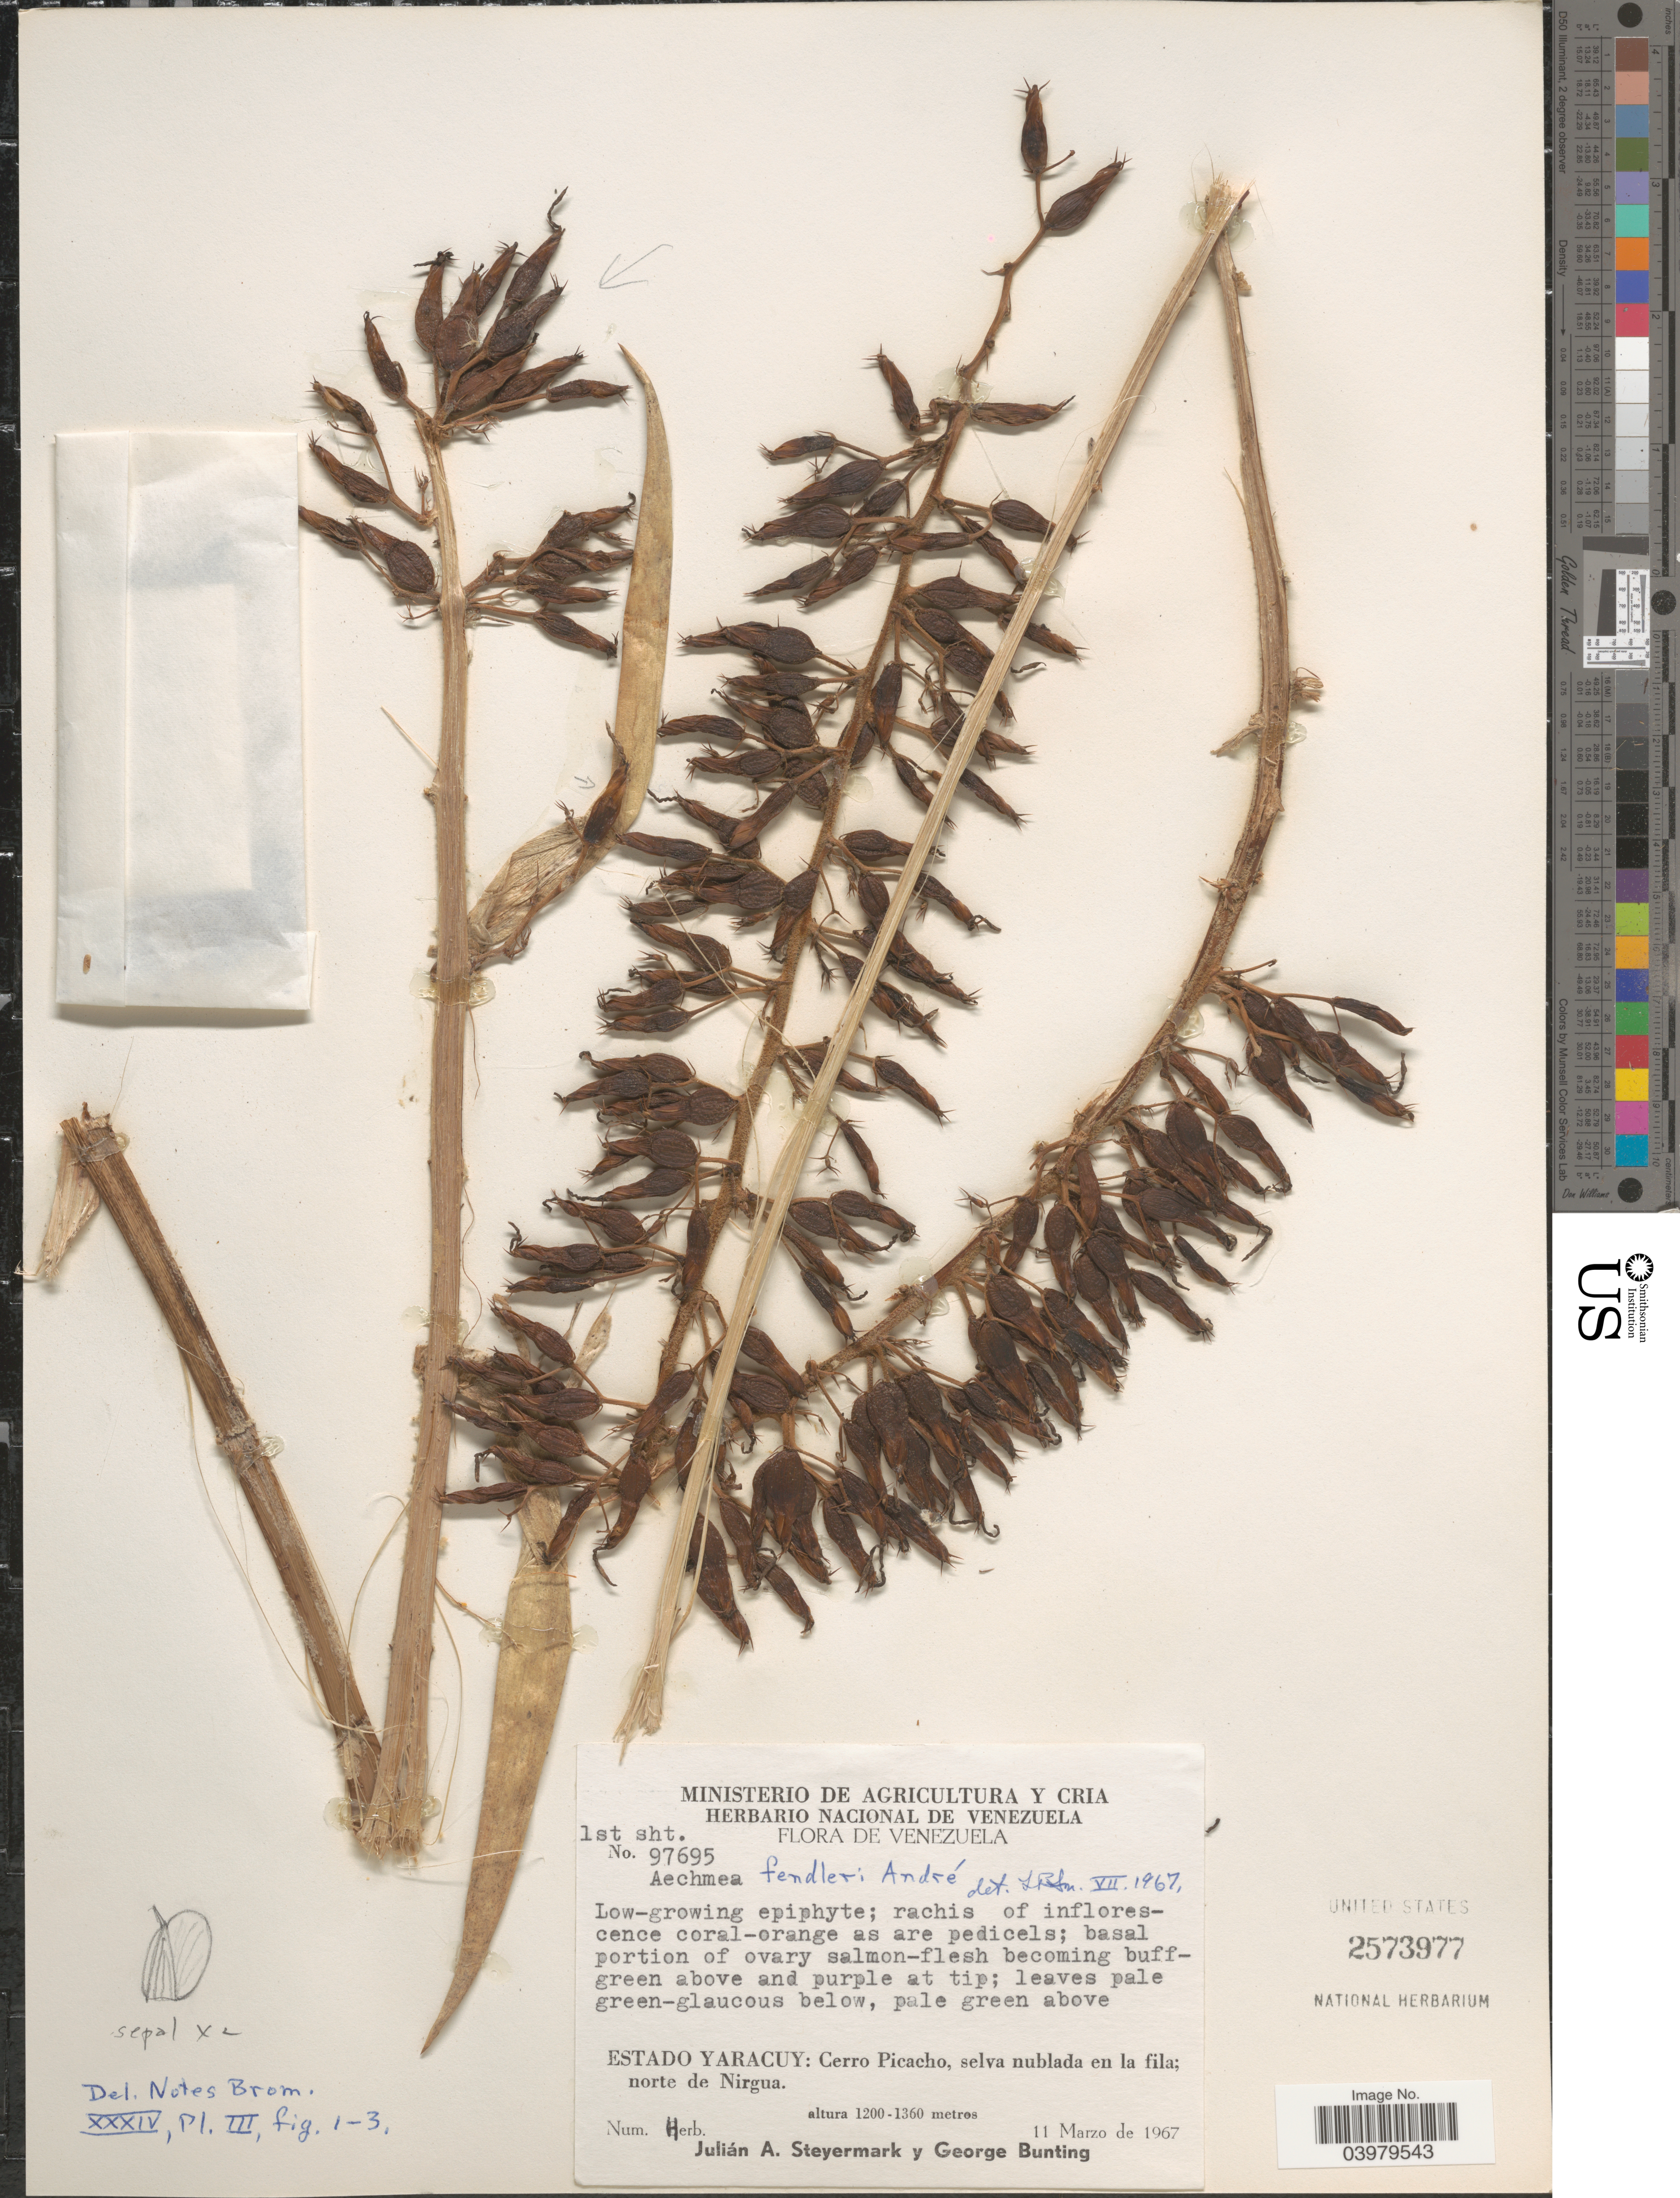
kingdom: Plantae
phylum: Tracheophyta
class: Liliopsida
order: Poales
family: Bromeliaceae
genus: Aechmea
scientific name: Aechmea fendleri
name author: André ex Mez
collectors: J. Steyermark & G. S. Bunting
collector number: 97695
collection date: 1967-03-11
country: Venezuela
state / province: Yaracuy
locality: Cerro Picacho, selva nublada en la fila; norte de Nirgua.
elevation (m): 1200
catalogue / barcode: US 2573977